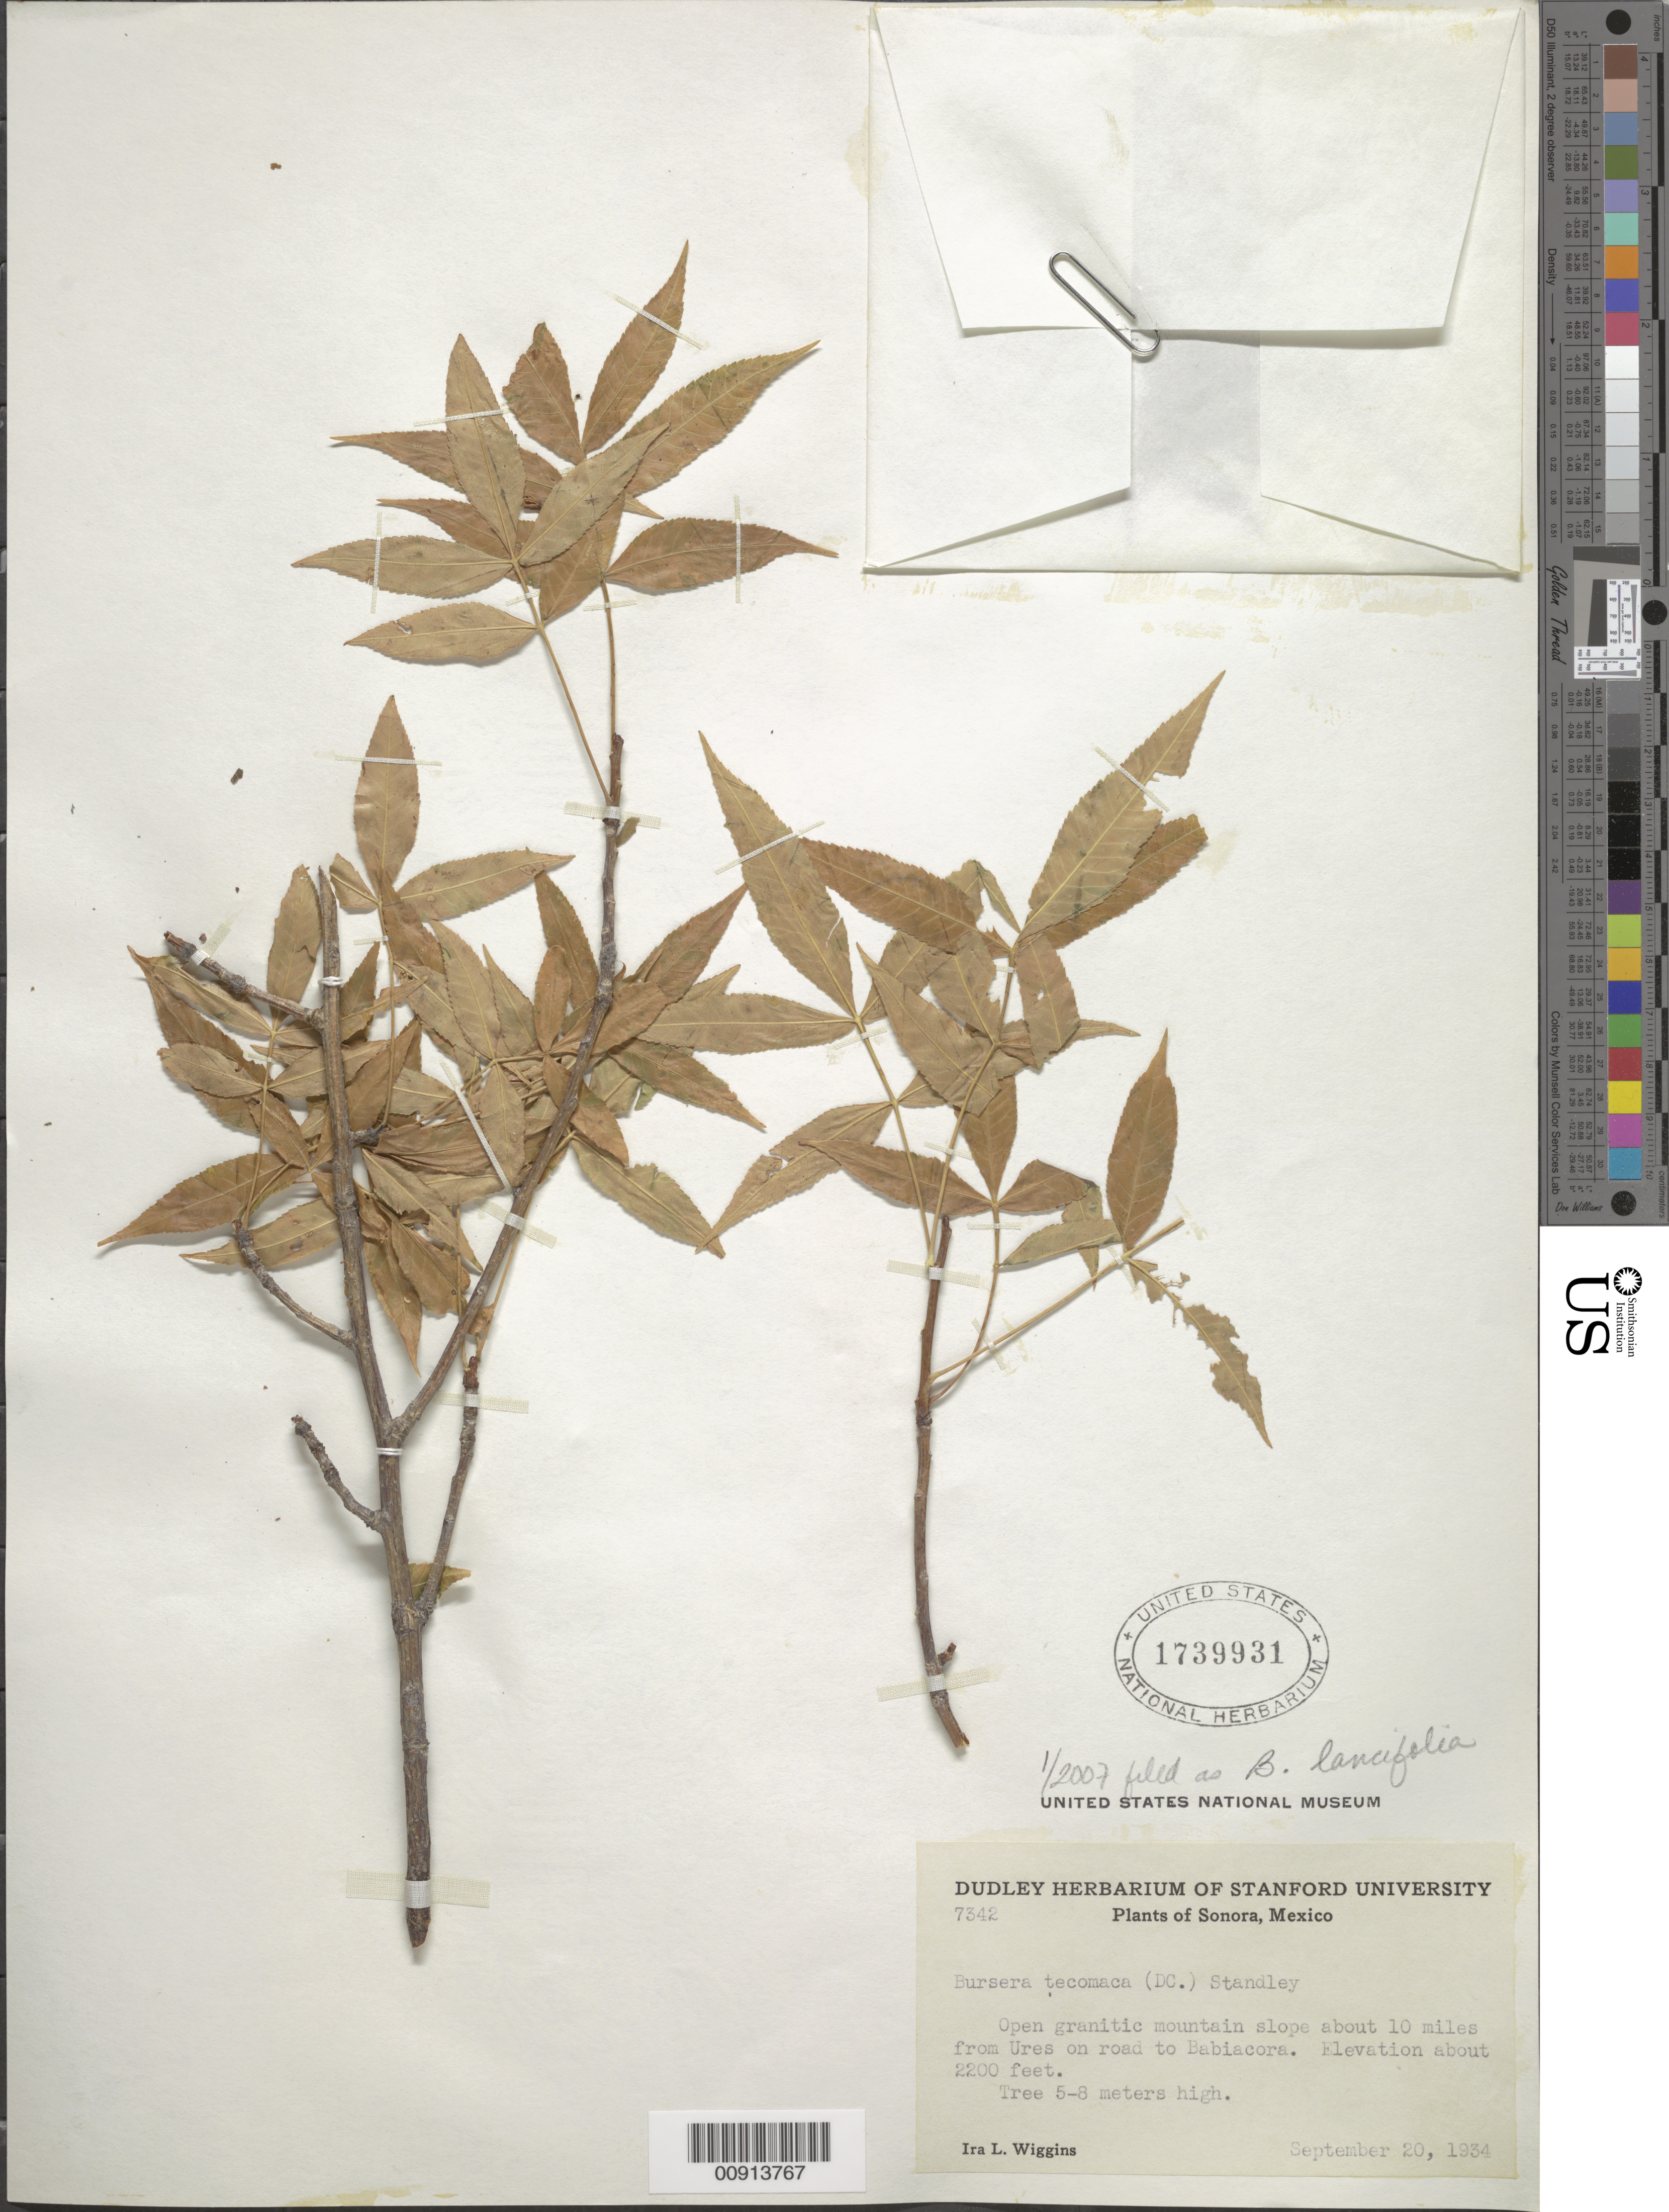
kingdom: Plantae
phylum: Tracheophyta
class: Magnoliopsida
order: Sapindales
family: Burseraceae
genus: Bursera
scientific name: Bursera lancifolia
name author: (Schltdl.) Engl.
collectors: I. L. Wiggins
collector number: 7342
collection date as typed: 20 Sep 1934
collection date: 1934-09-20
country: Mexico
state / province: Sonora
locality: About 10 miles from Ures on the road to Babiacora.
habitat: Open granitic mountain slope.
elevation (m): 671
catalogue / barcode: US 1739931